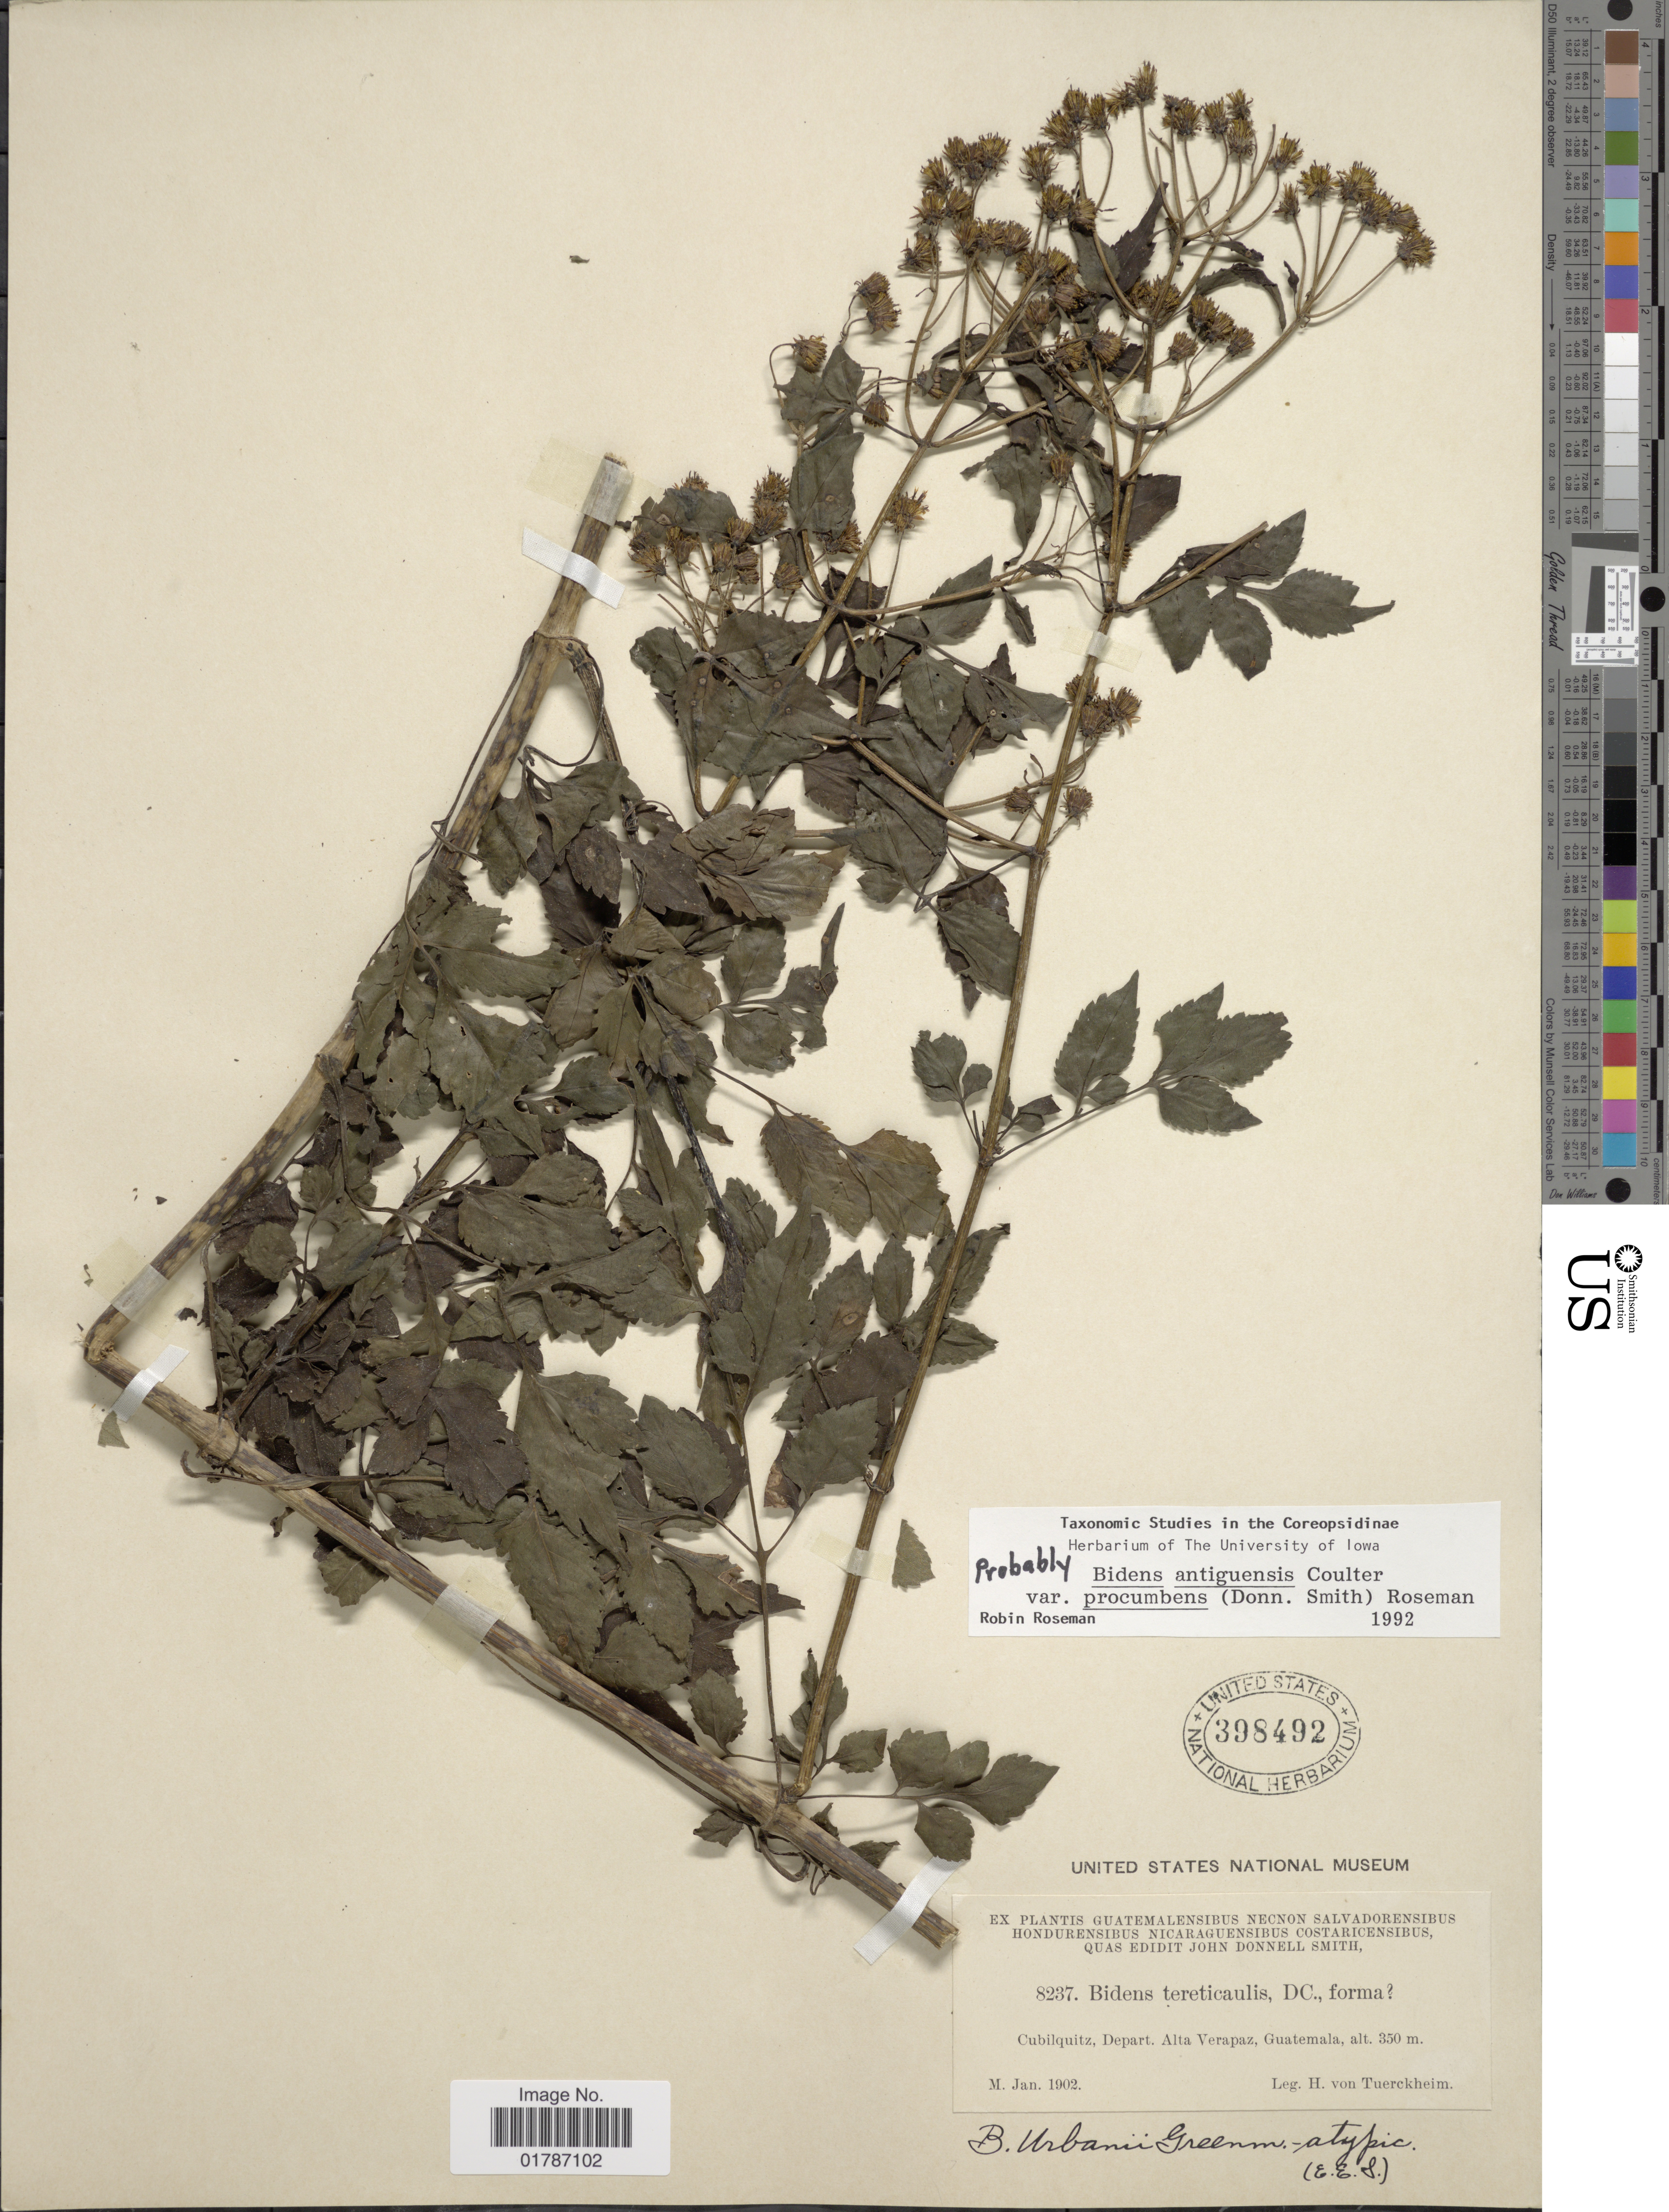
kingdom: Plantae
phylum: Tracheophyta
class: Magnoliopsida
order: Asterales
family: Asteraceae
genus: Bidens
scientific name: Bidens antiguensis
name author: J.M. Coult.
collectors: H. von Türckheim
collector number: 8237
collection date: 1902-01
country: Guatemala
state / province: Alta Verapaz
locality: Cubilquitz, Depart., Alta Verapaz, Guatemala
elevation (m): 350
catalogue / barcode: US 398492